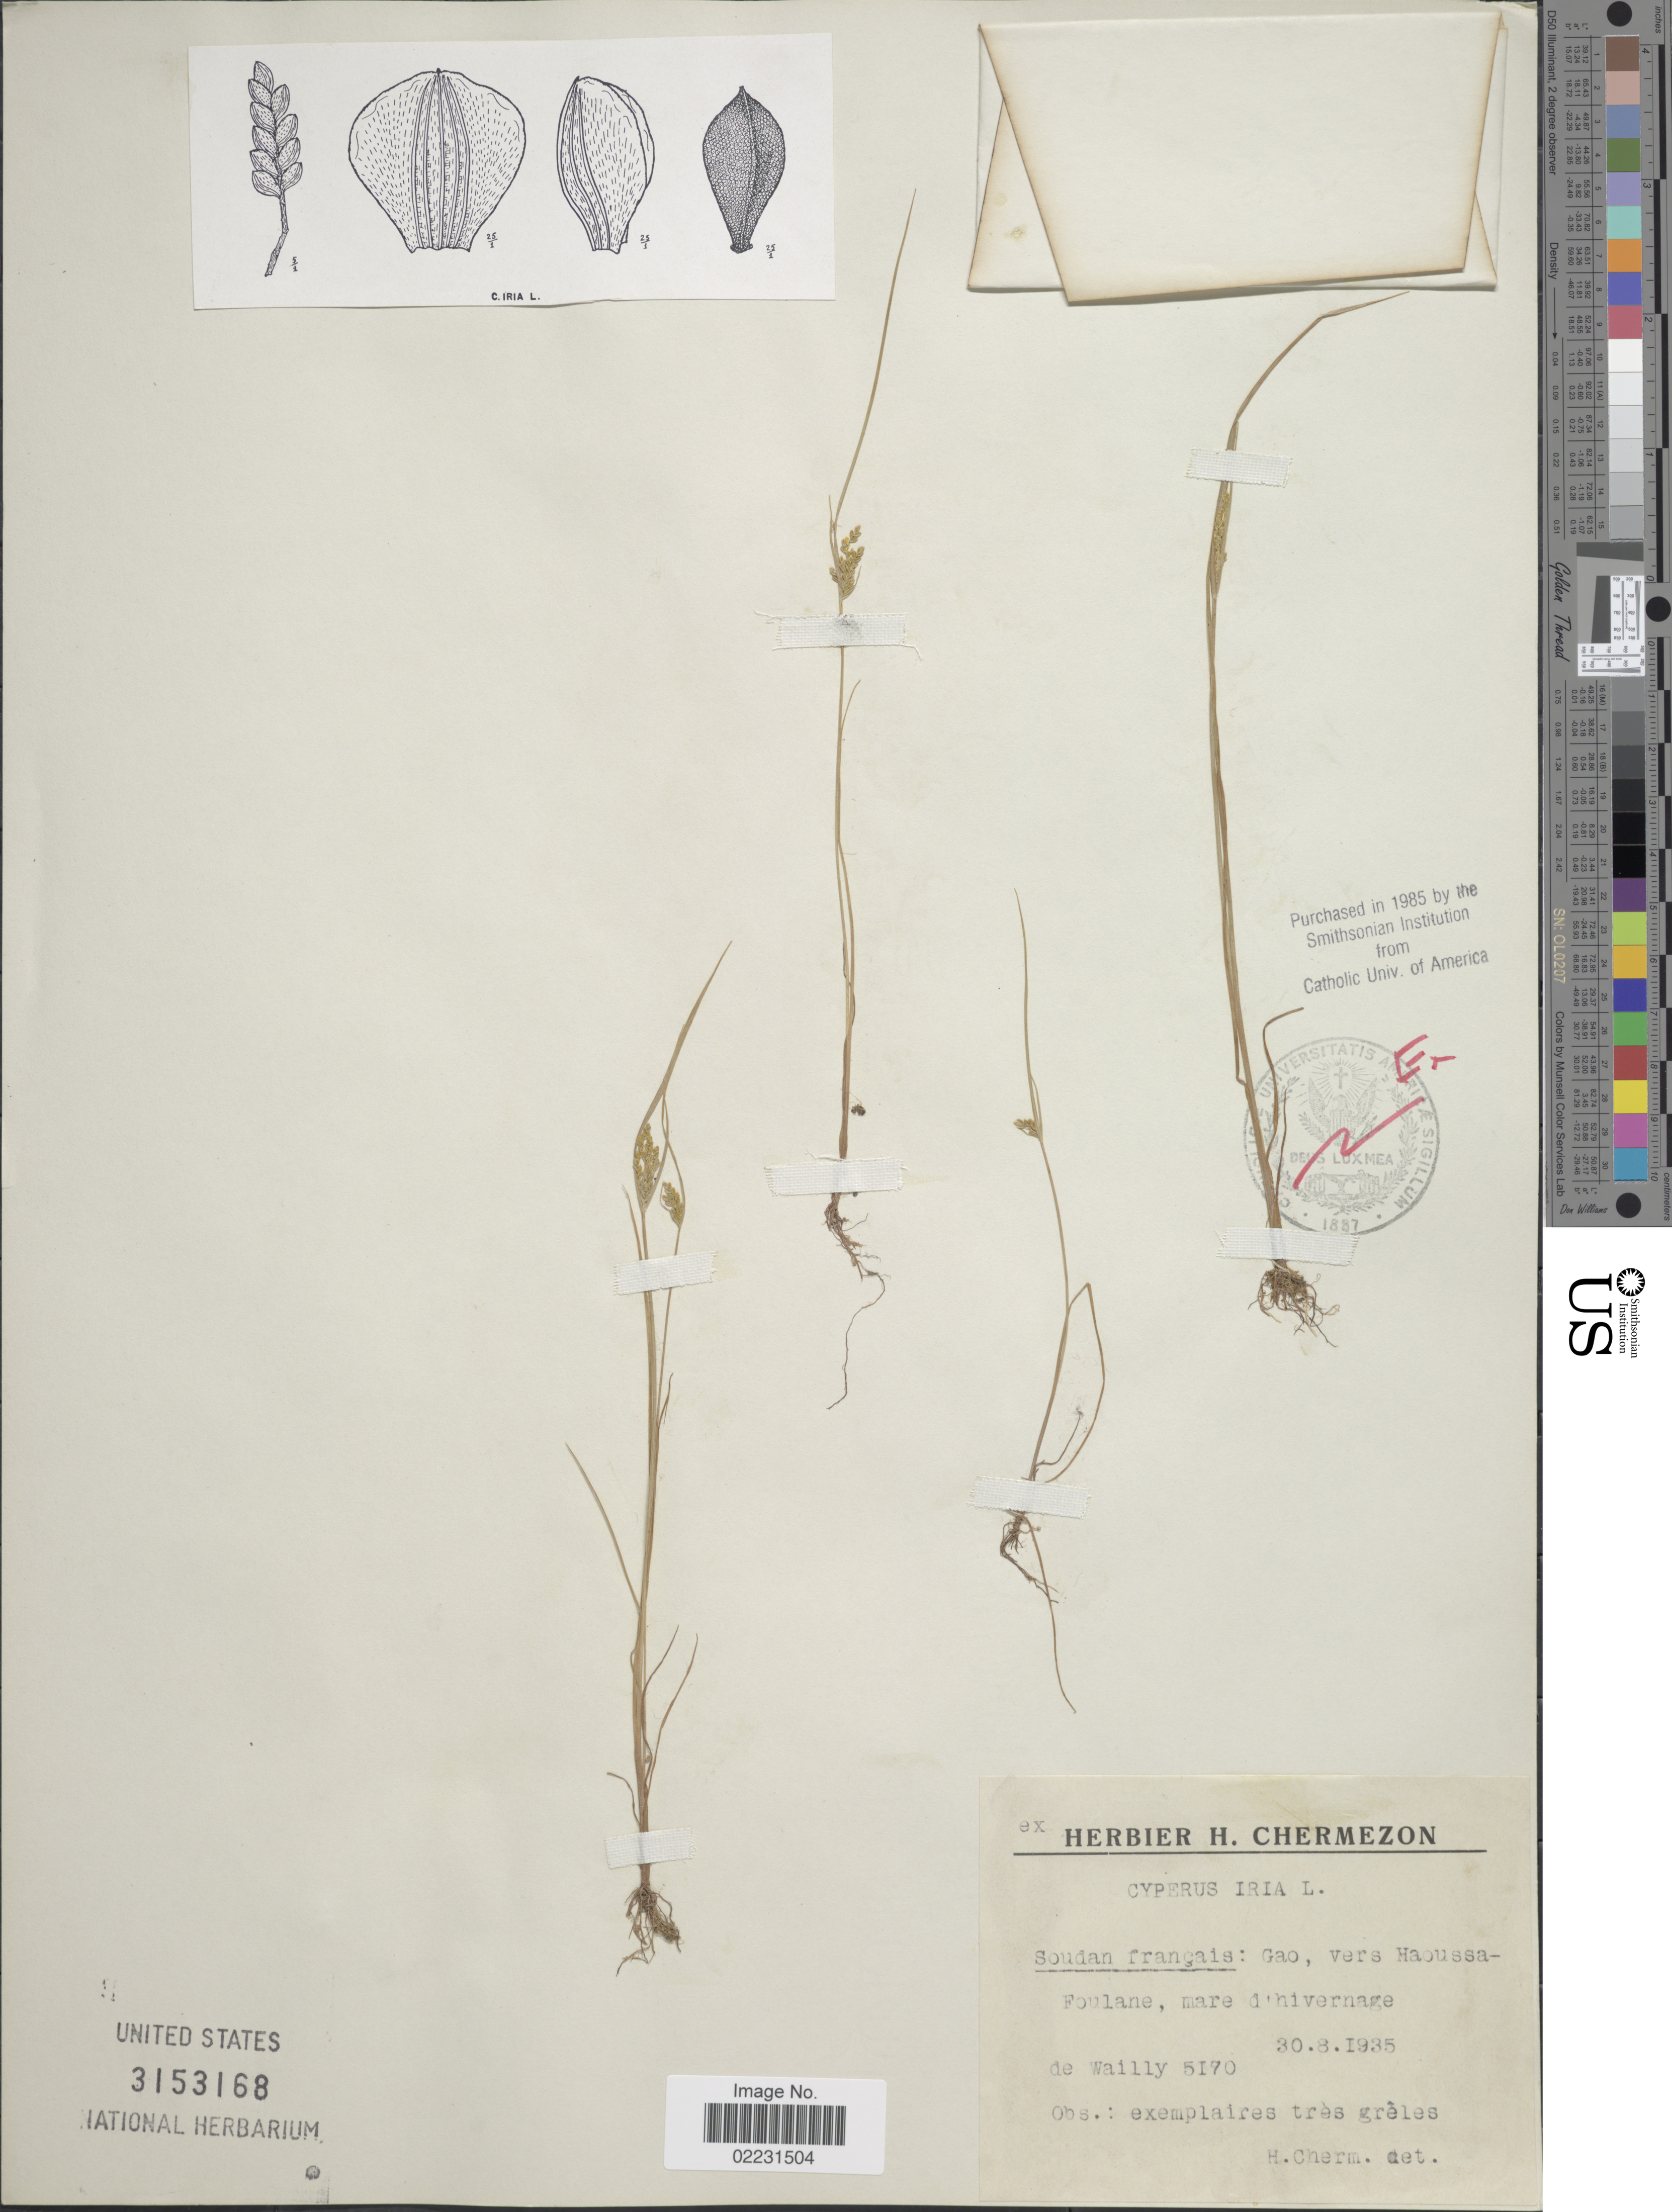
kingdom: Plantae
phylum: Tracheophyta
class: Liliopsida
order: Poales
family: Cyperaceae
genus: Cyperus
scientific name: Cyperus iria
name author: L.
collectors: de Wailly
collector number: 5170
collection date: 1935-08-30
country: Mali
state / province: Gao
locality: Soudan francais: Gao, vers Haoussa-Foulane, mare d'hivernage.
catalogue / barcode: US 3153168